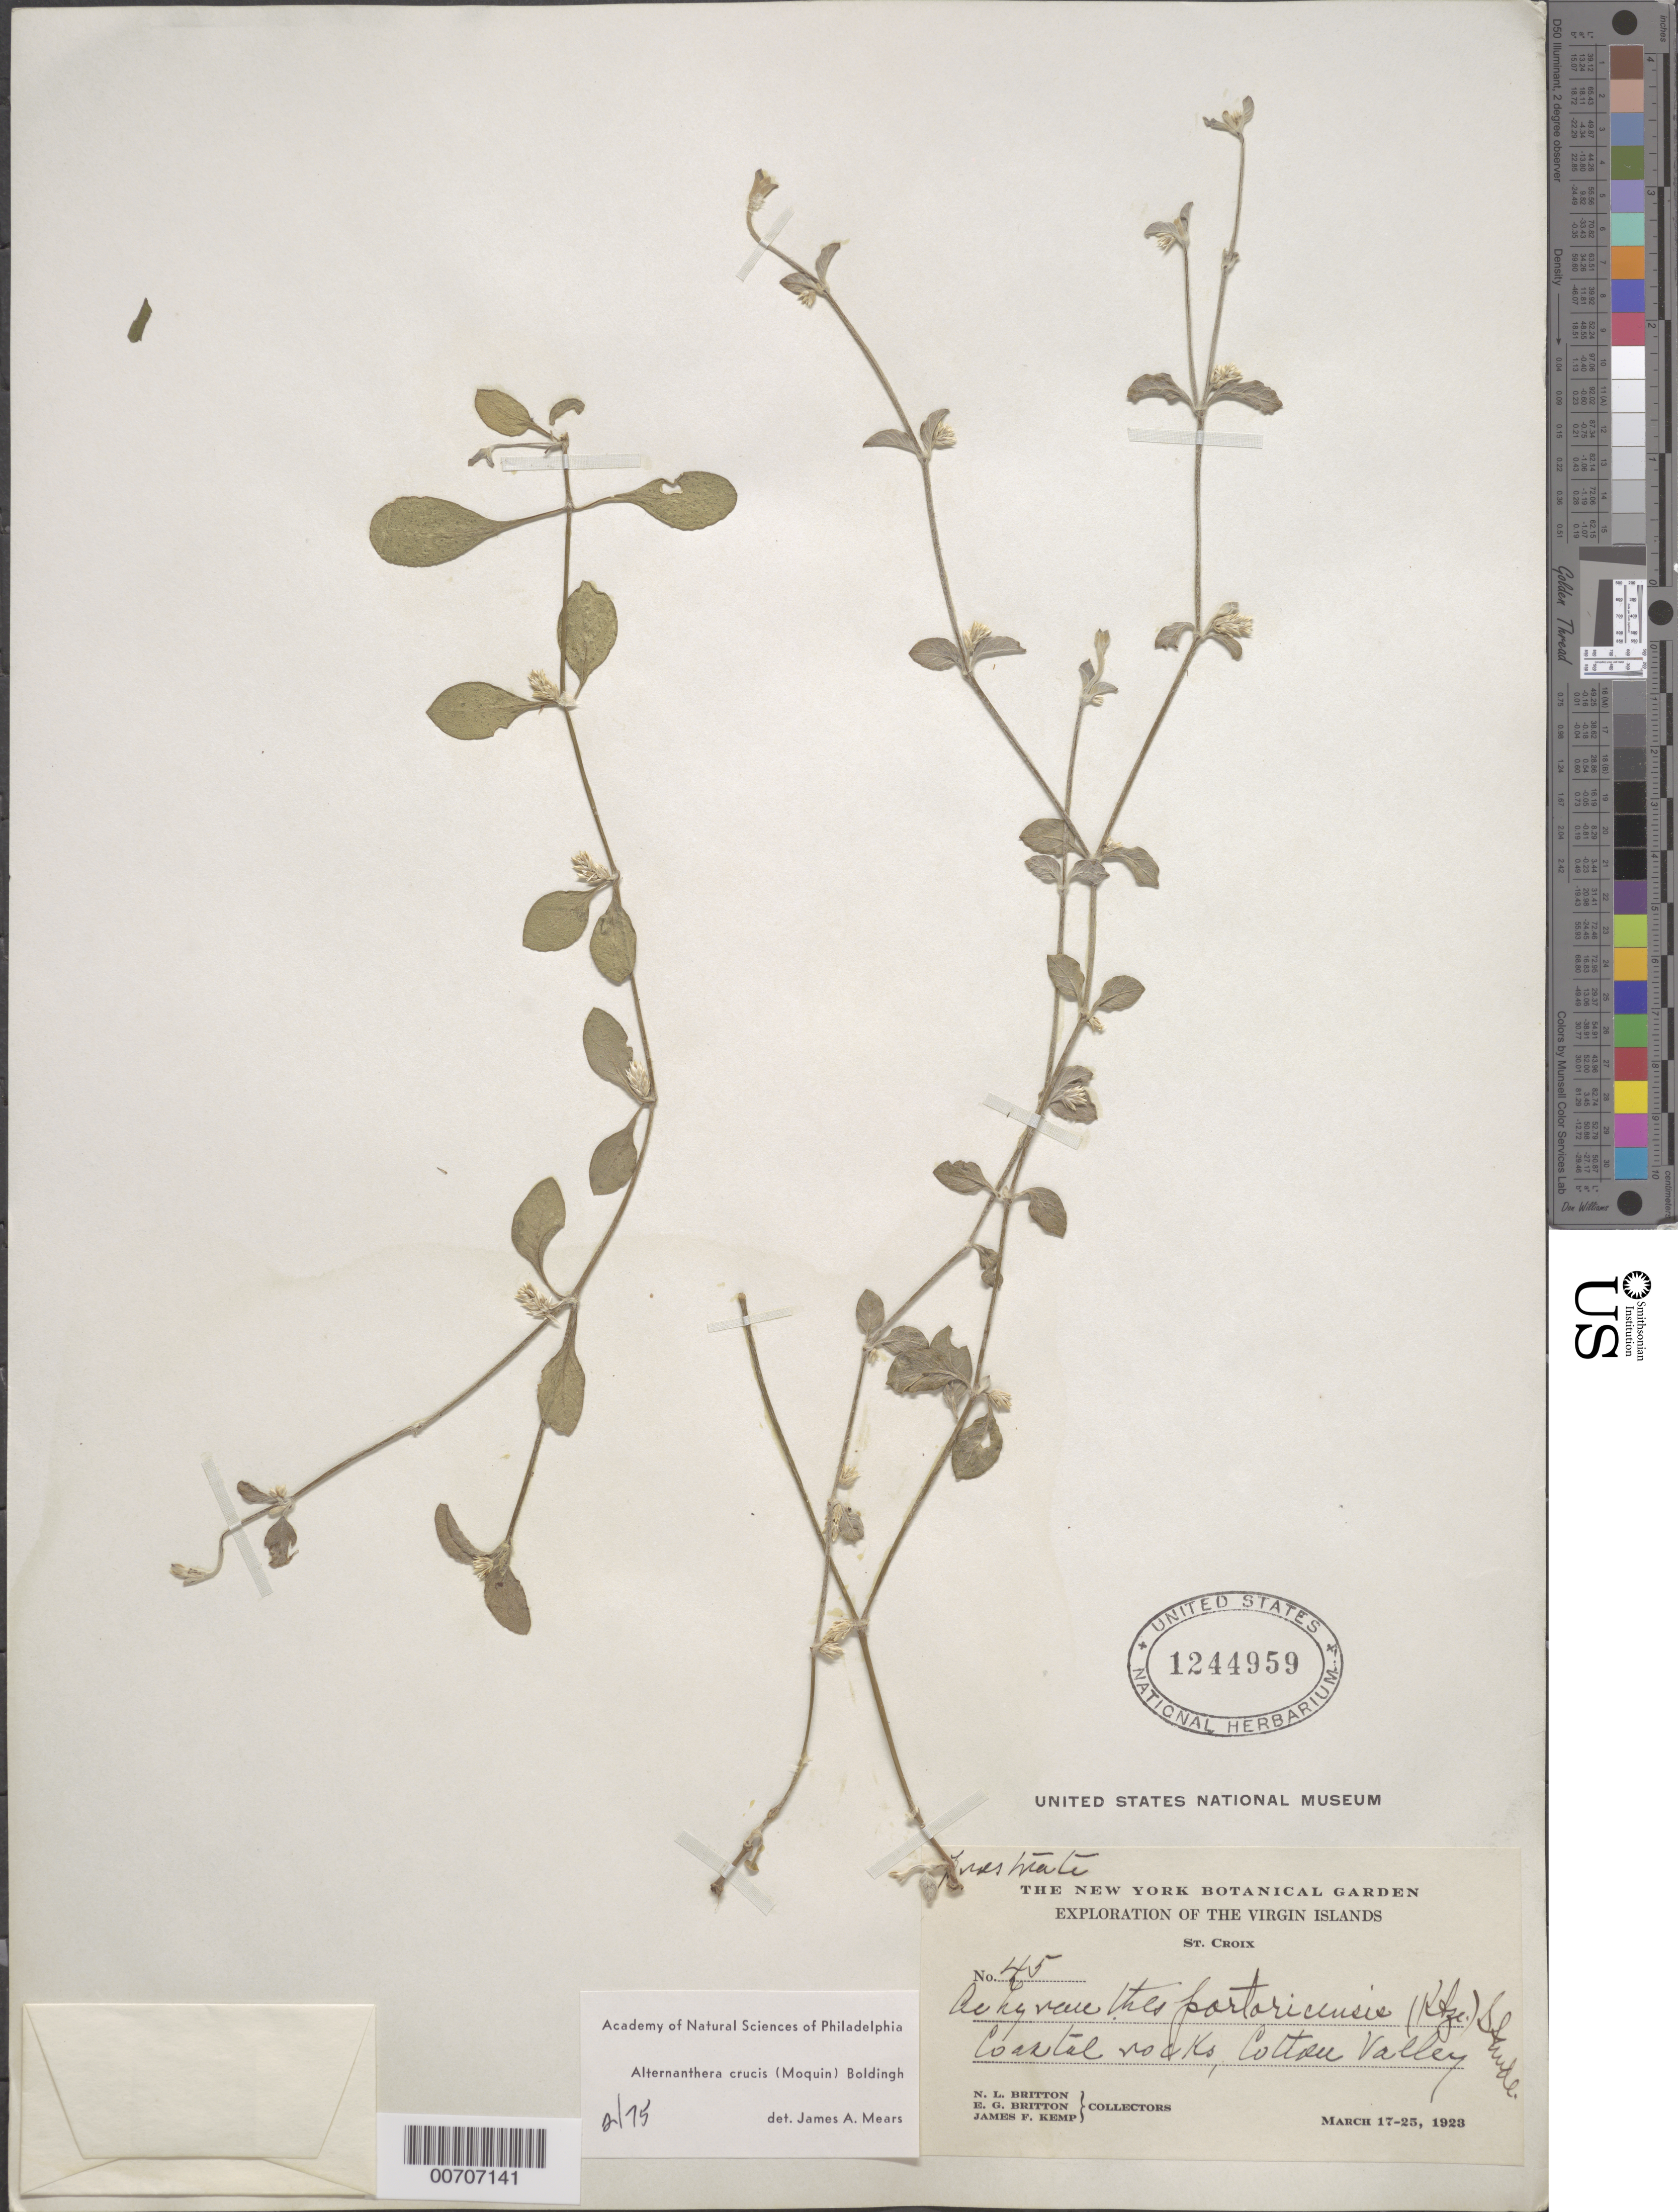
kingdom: Plantae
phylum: Tracheophyta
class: Magnoliopsida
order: Caryophyllales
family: Amaranthaceae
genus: Alternanthera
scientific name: Alternanthera crucis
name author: (Moq.) Bold.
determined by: Mears, J. A., (PH), Academy of Natural Sciences of Philadelphia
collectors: N. Britton, E. G. Britton & J. F. Kemp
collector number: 45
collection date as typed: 17 Mar 1923 to 25 Mar 1923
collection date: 1923-03-17/1923-03-25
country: U.S. Virgin Islands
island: St. Croix Island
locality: Cotton Valley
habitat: Coastal rocks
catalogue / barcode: US 1244959